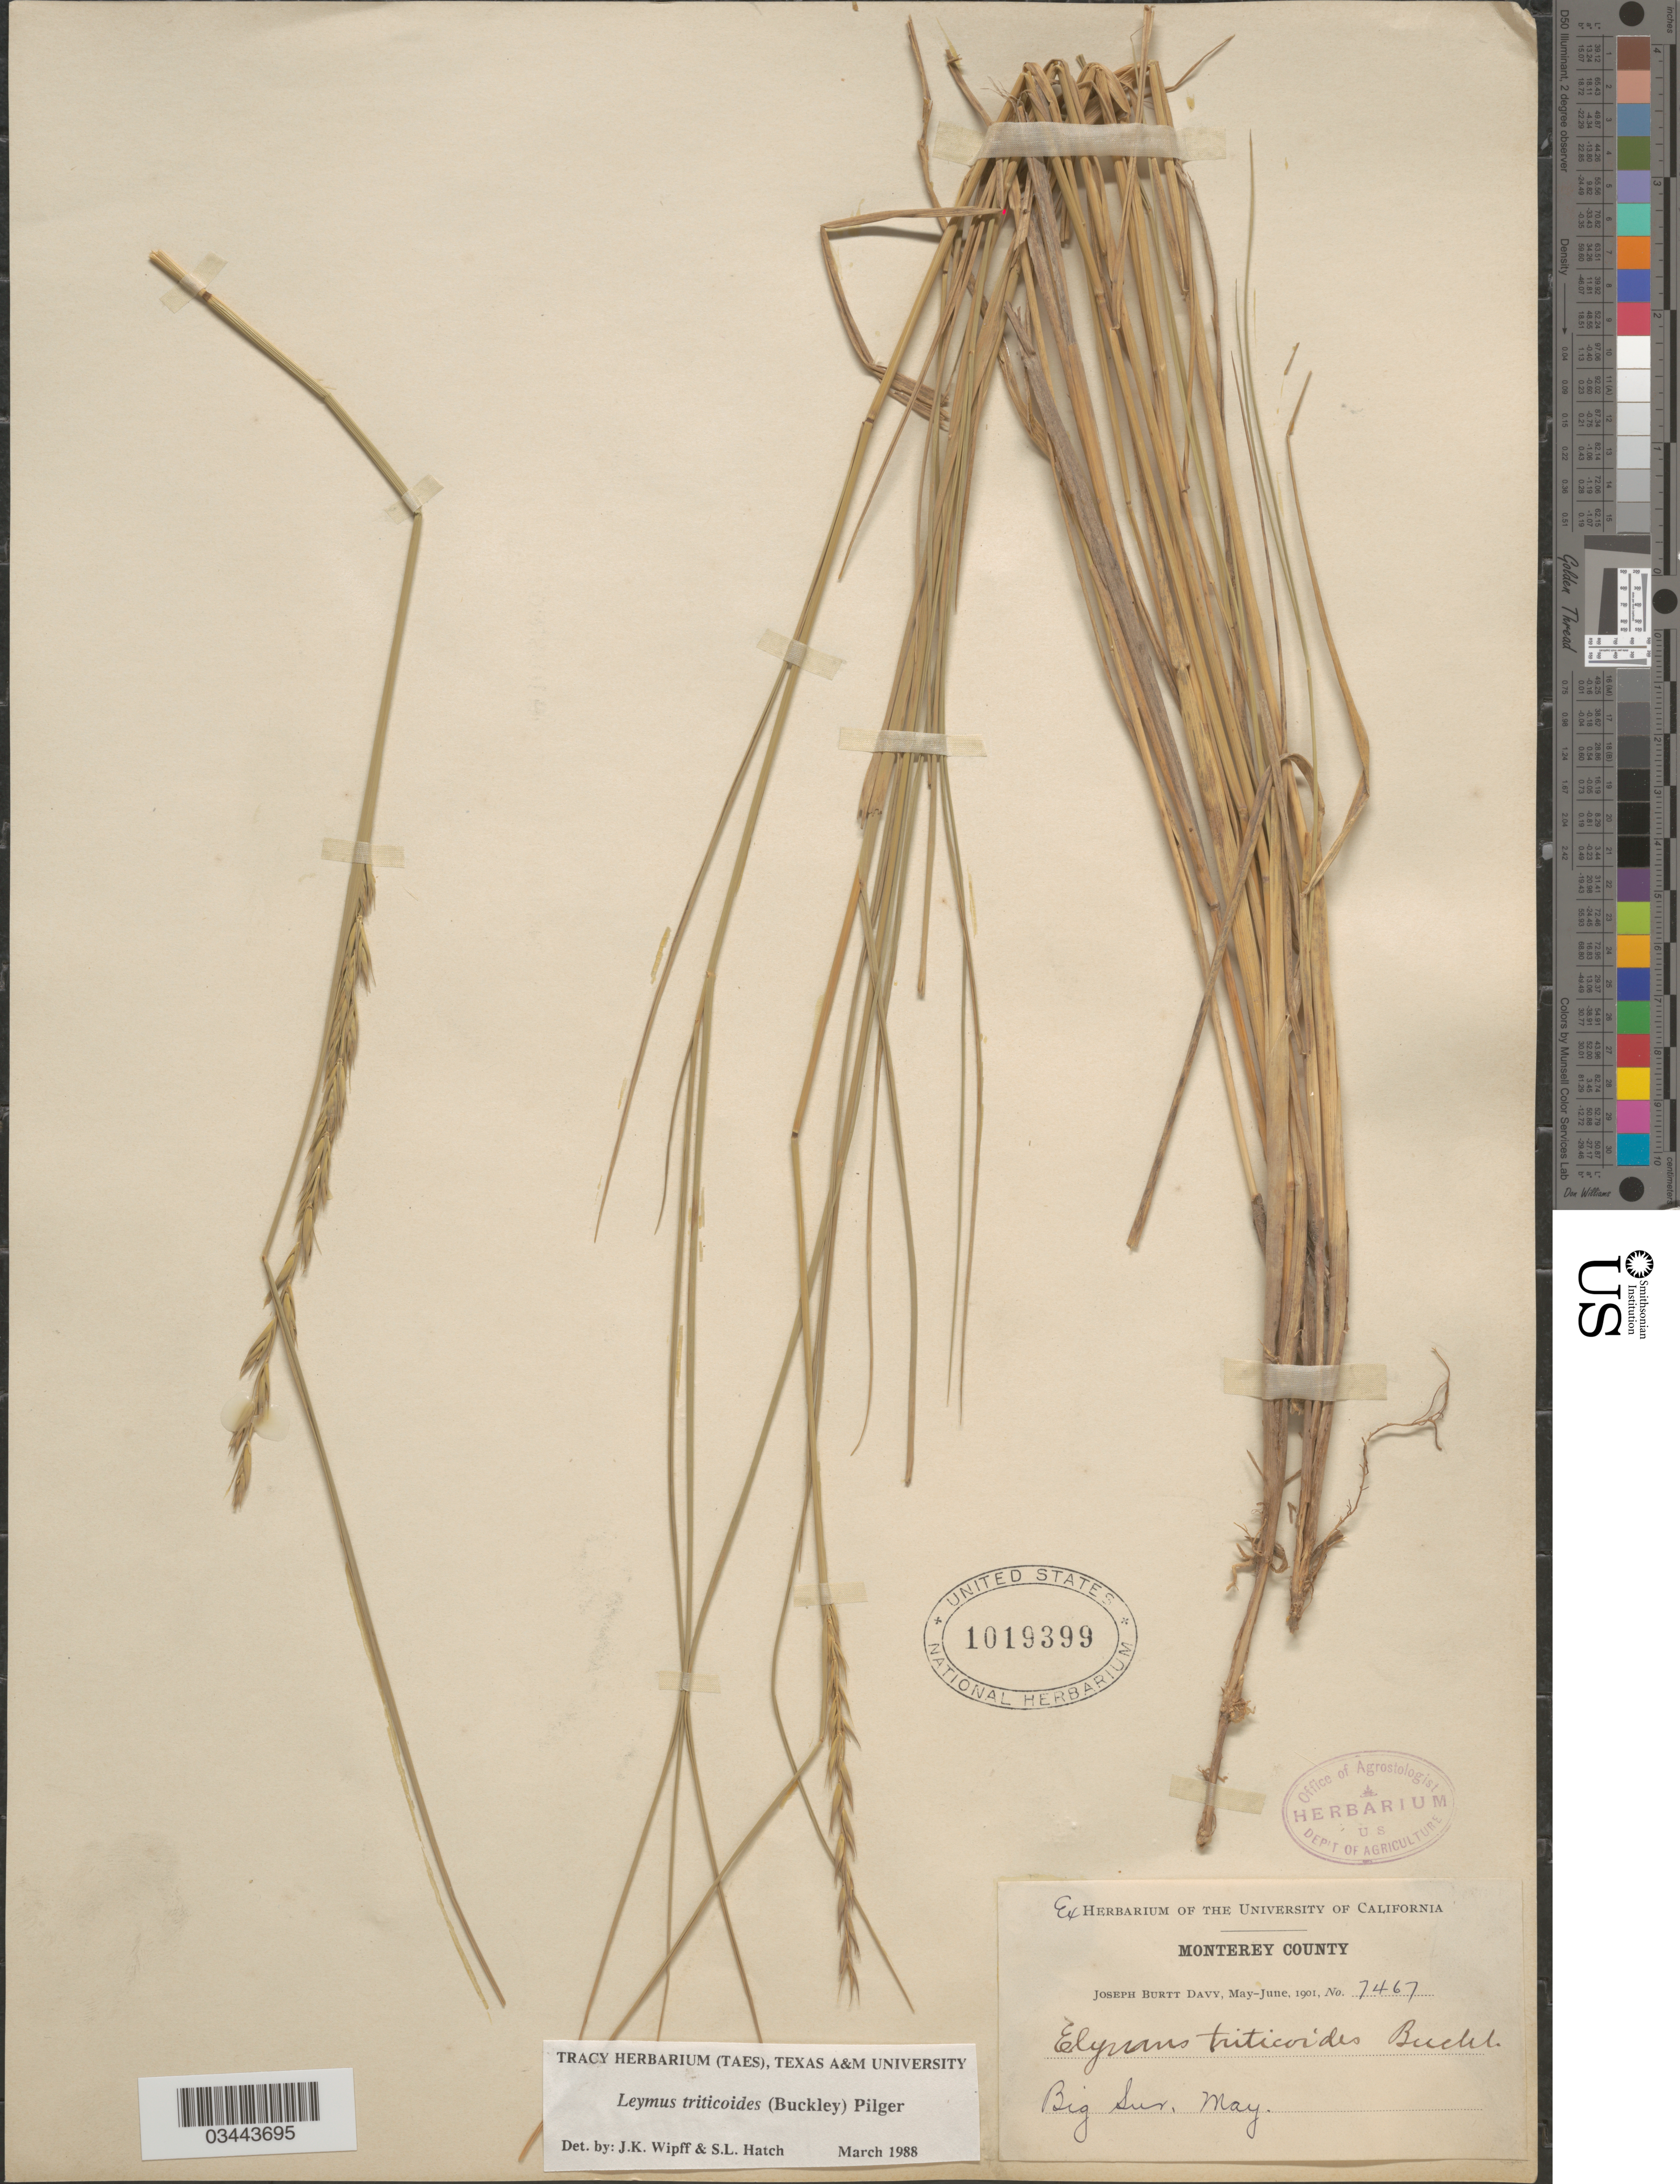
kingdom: Plantae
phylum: Tracheophyta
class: Liliopsida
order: Poales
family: Poaceae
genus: Leymus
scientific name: Leymus triticoides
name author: (Buckley) Pilg.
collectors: J. Burtt Davy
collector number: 7467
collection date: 1901-05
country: United States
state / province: California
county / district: Monterey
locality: Monterey County. Big Sur.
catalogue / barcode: US 1019399